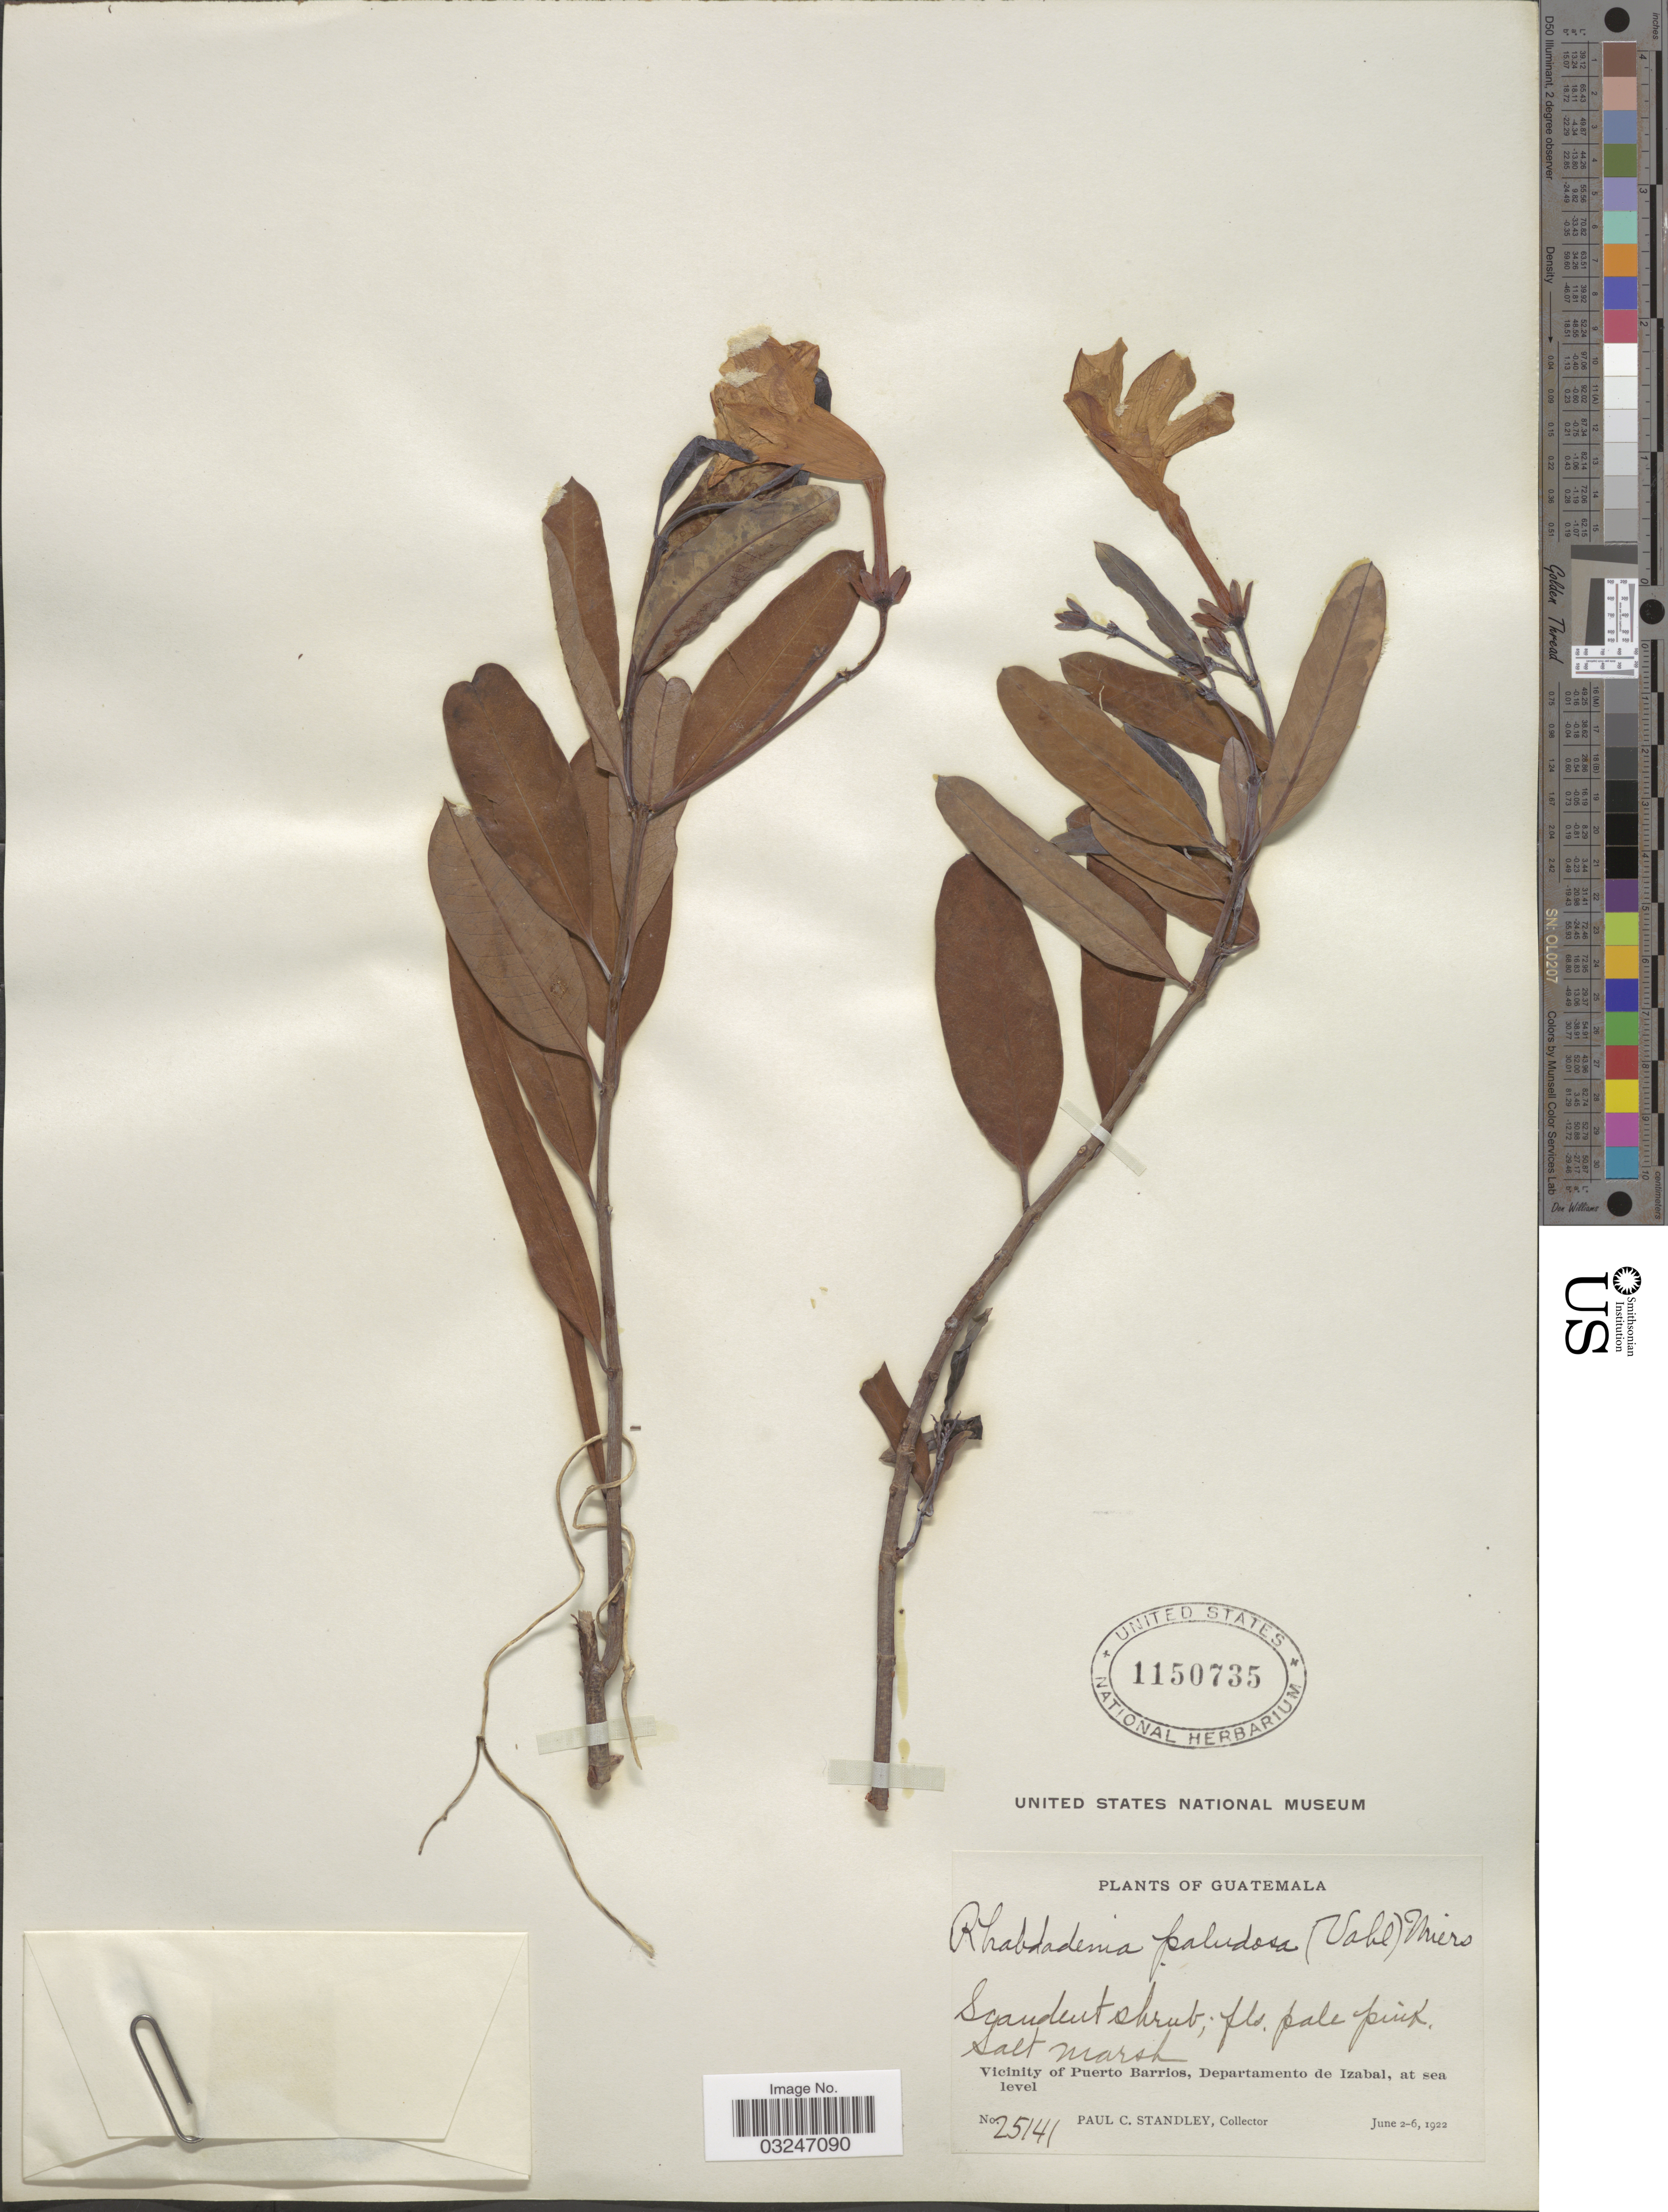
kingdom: Plantae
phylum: Tracheophyta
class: Magnoliopsida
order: Gentianales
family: Apocynaceae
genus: Rhabdadenia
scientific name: Rhabdadenia paludosa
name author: (Vahl) Miers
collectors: P. C. Standley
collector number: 25141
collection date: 1922-06-02/1922-06-06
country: Guatemala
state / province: Izabal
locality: Salt marsh. Vicinity of Puerto Barrios, Departamento de Izabal.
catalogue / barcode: US 1150735